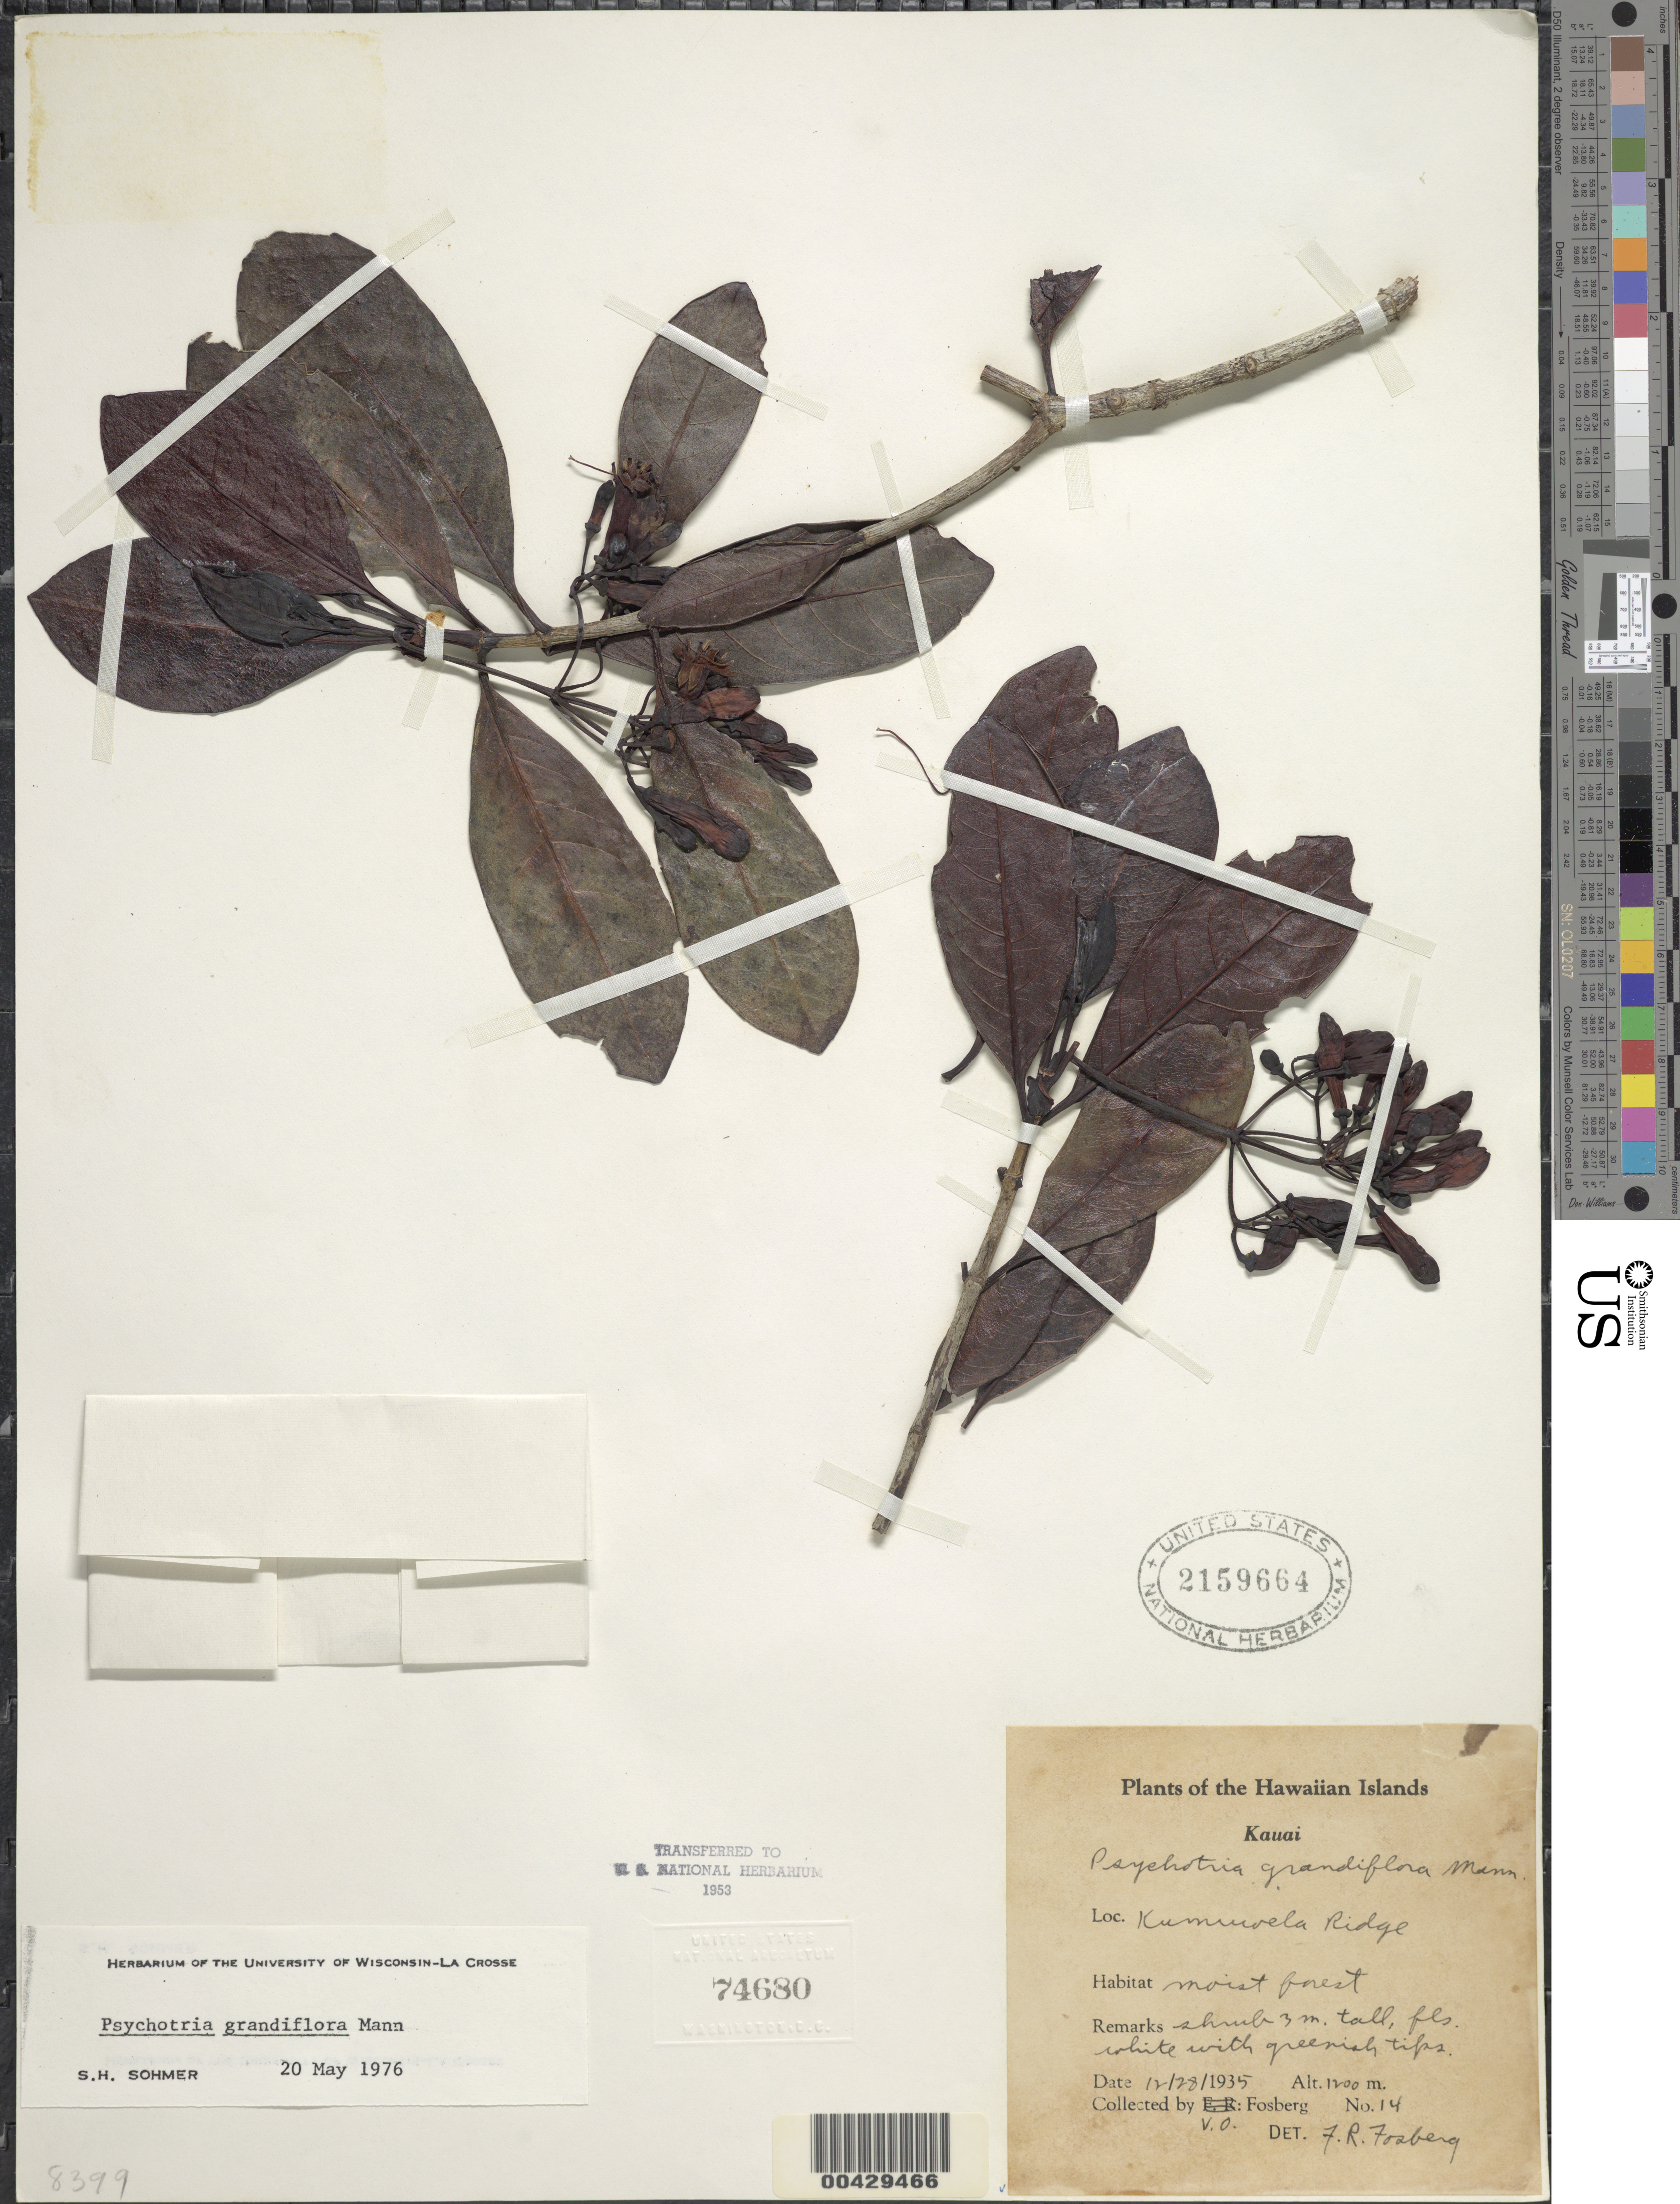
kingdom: Plantae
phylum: Tracheophyta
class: Magnoliopsida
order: Gentianales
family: Rubiaceae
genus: Psychotria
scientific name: Psychotria grandiflora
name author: H. Mann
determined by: Fosberg, F. R.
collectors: V. O. Fosberg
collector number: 14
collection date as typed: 28 Dec 1935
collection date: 1935-12-28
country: United States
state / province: Hawaii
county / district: Kauai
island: Kaua'i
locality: Kumuwela Ridge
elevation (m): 1200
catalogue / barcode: US 2159664